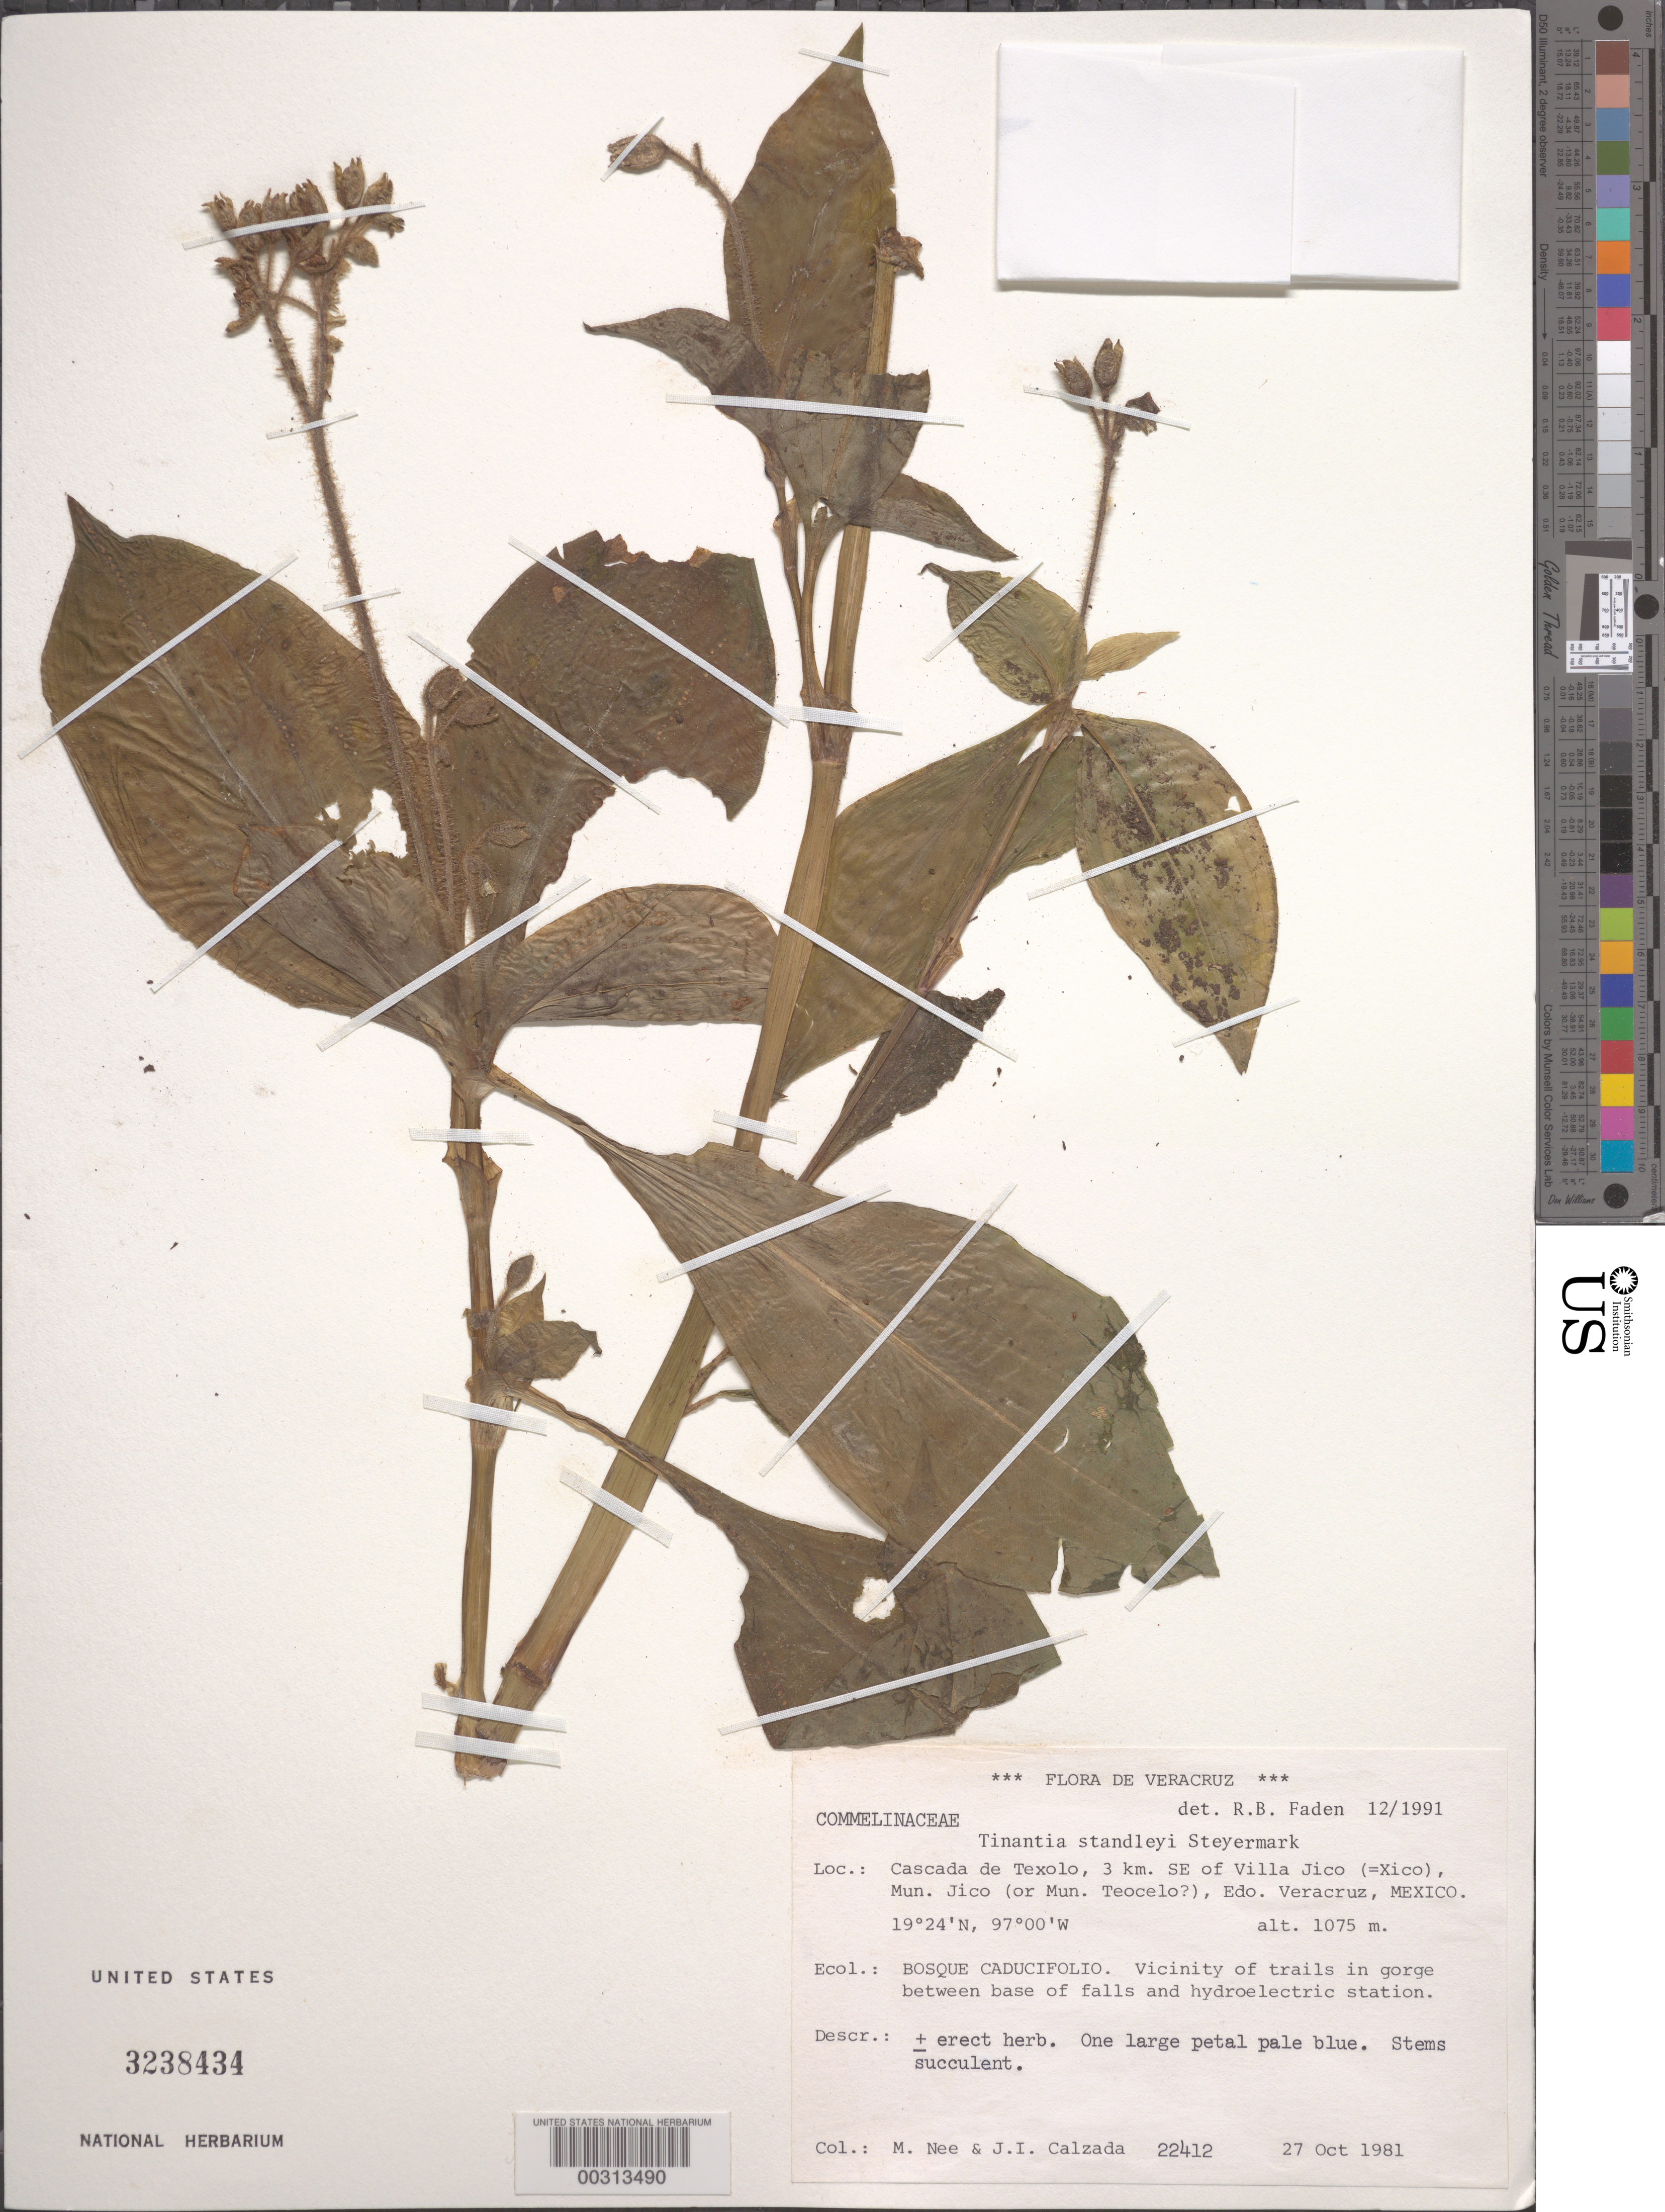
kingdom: Plantae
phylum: Tracheophyta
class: Liliopsida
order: Commelinales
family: Commelinaceae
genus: Tripogandra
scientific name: Tripogandra serrulata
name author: (Vahl) Handlos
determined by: Faden, Robert B., (US), Smithsonian Institution - National Museum of Natural History (UNITED STATES)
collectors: M. Nee & J. I. Calzada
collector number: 22412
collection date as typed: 27 Oct 1981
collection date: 1981-10-27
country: Mexico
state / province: Veracruz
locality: Se of jalapa-huatusco highway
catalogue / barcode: US 3238434